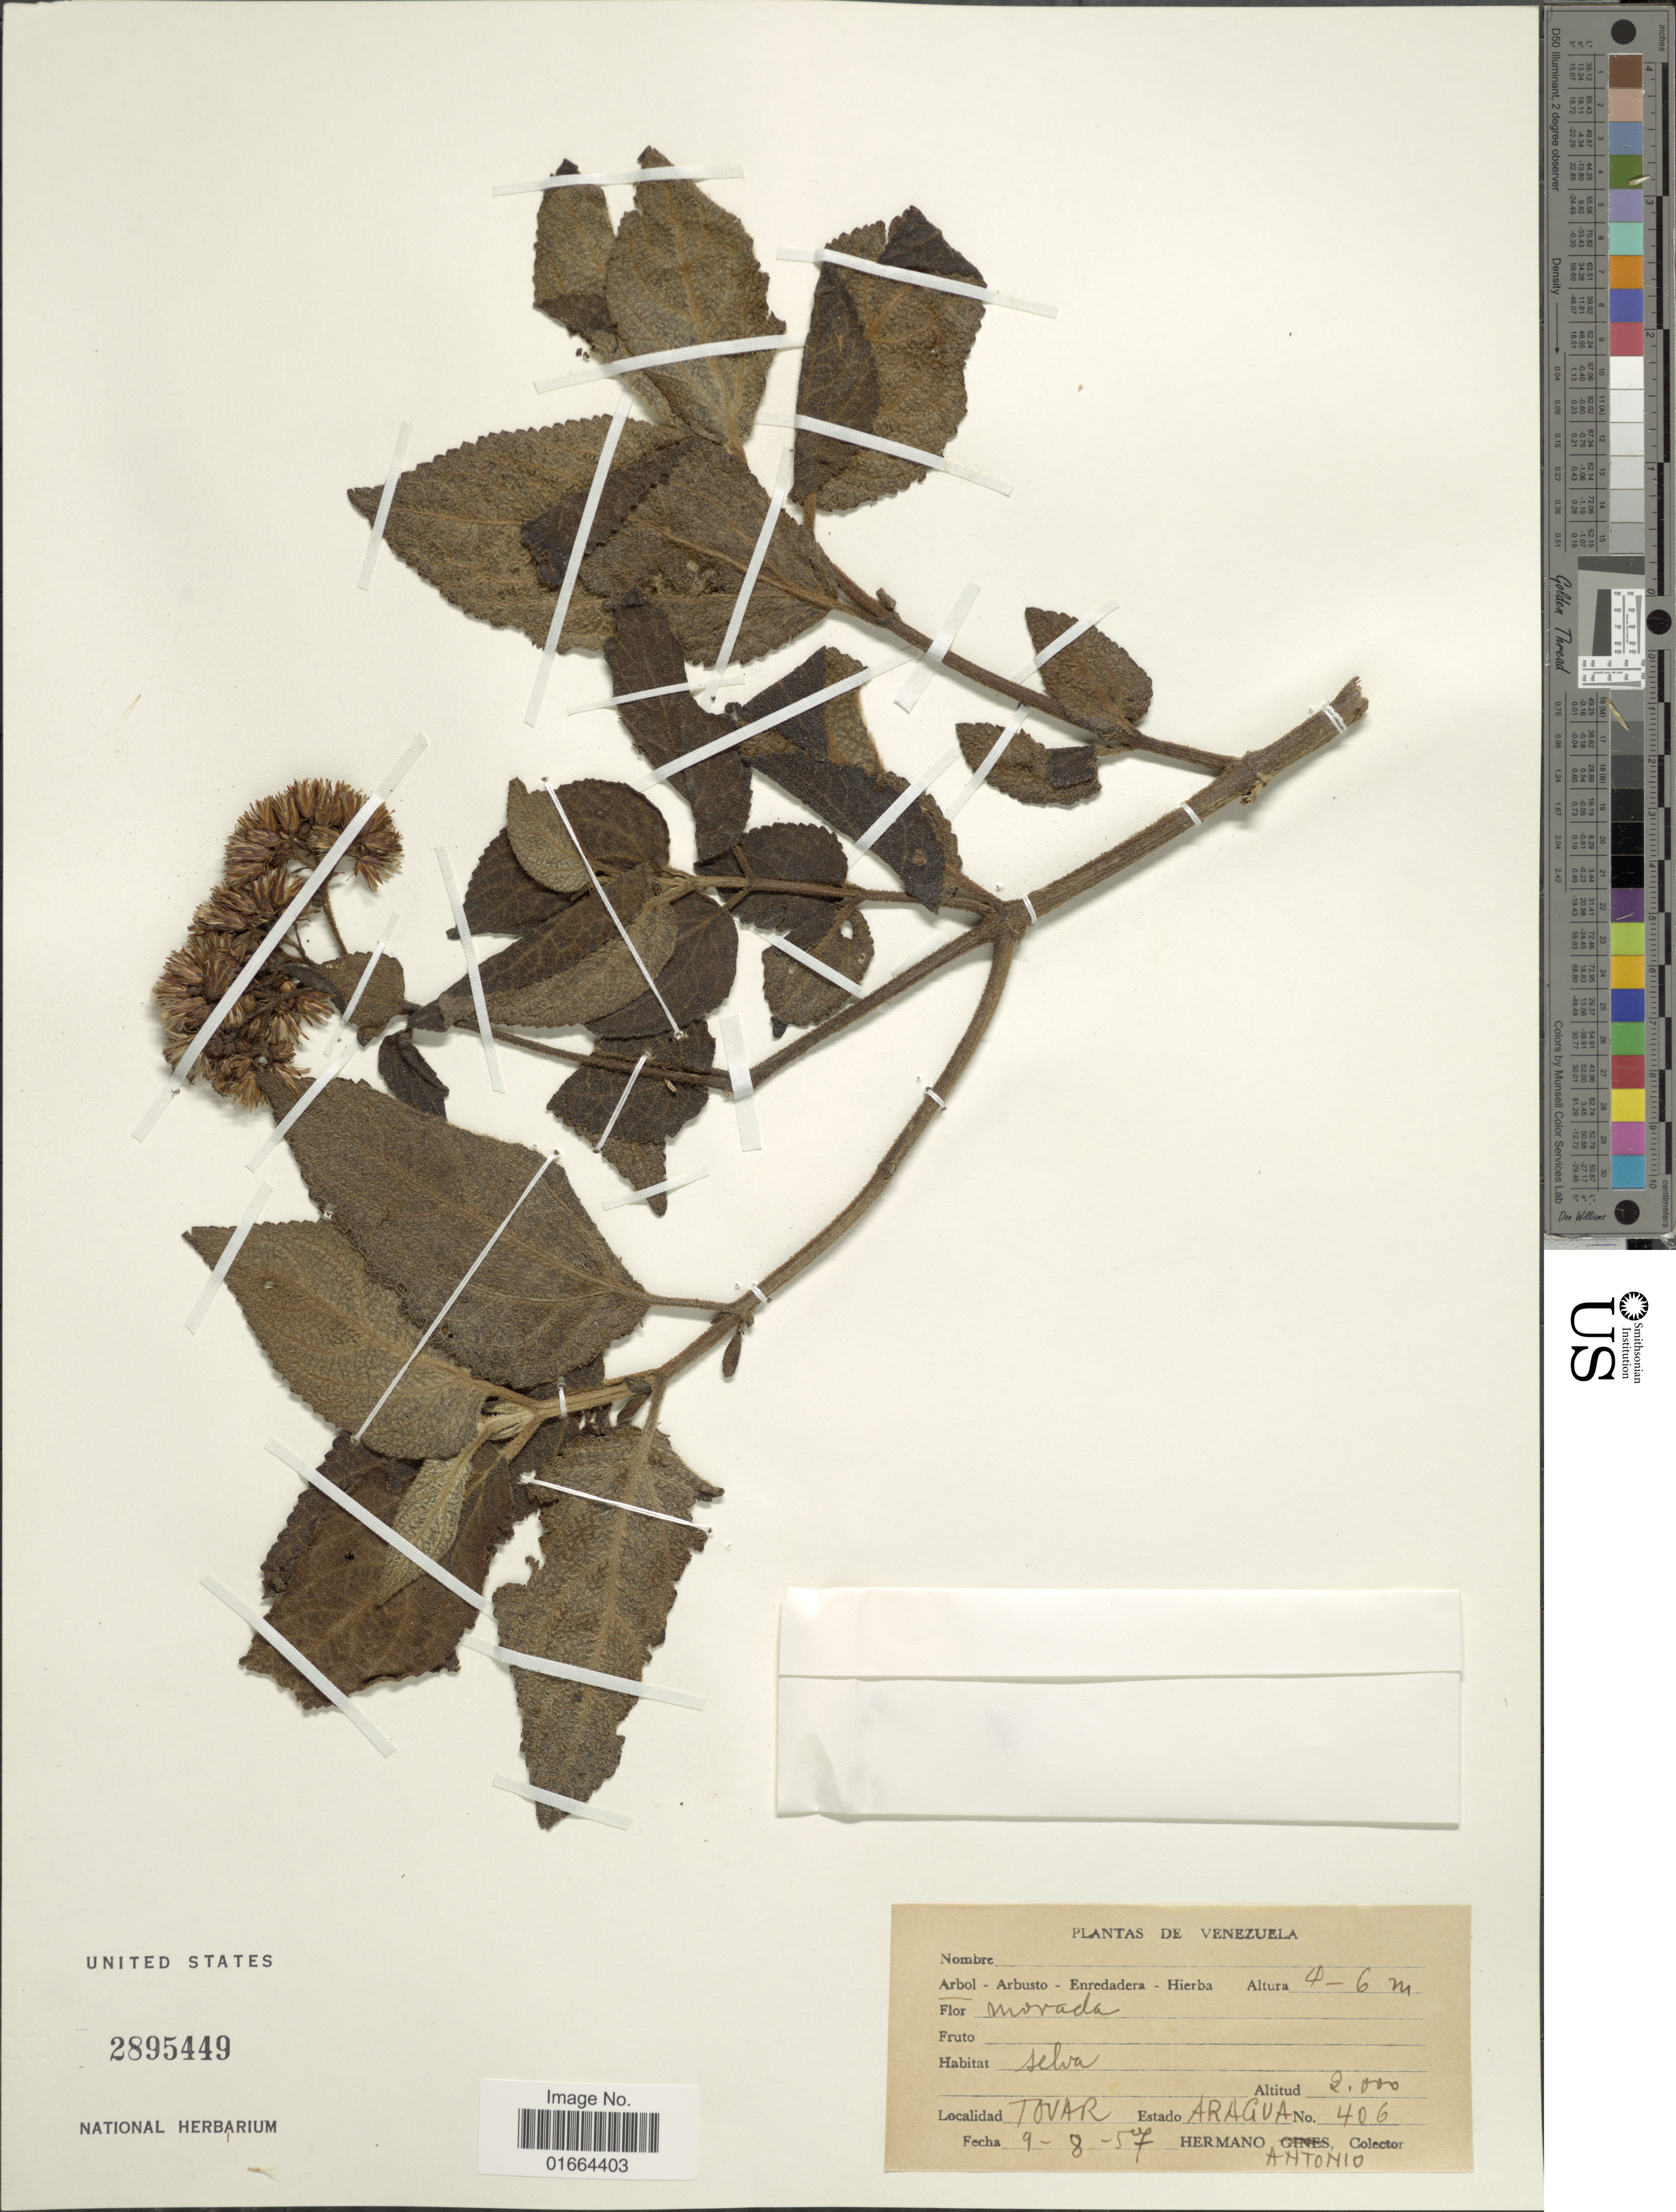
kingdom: Plantae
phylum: Tracheophyta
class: Magnoliopsida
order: Asterales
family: Asteraceae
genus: Badilloa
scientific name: Badilloa steetzii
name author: (B.L. Rob.) R.M. King & H. Rob.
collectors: H. Antonio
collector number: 406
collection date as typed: Transcribed d/m/y: 9/8/57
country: Venezuela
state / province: Aragua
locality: Tovar, Estado Aragua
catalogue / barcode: US 2895449